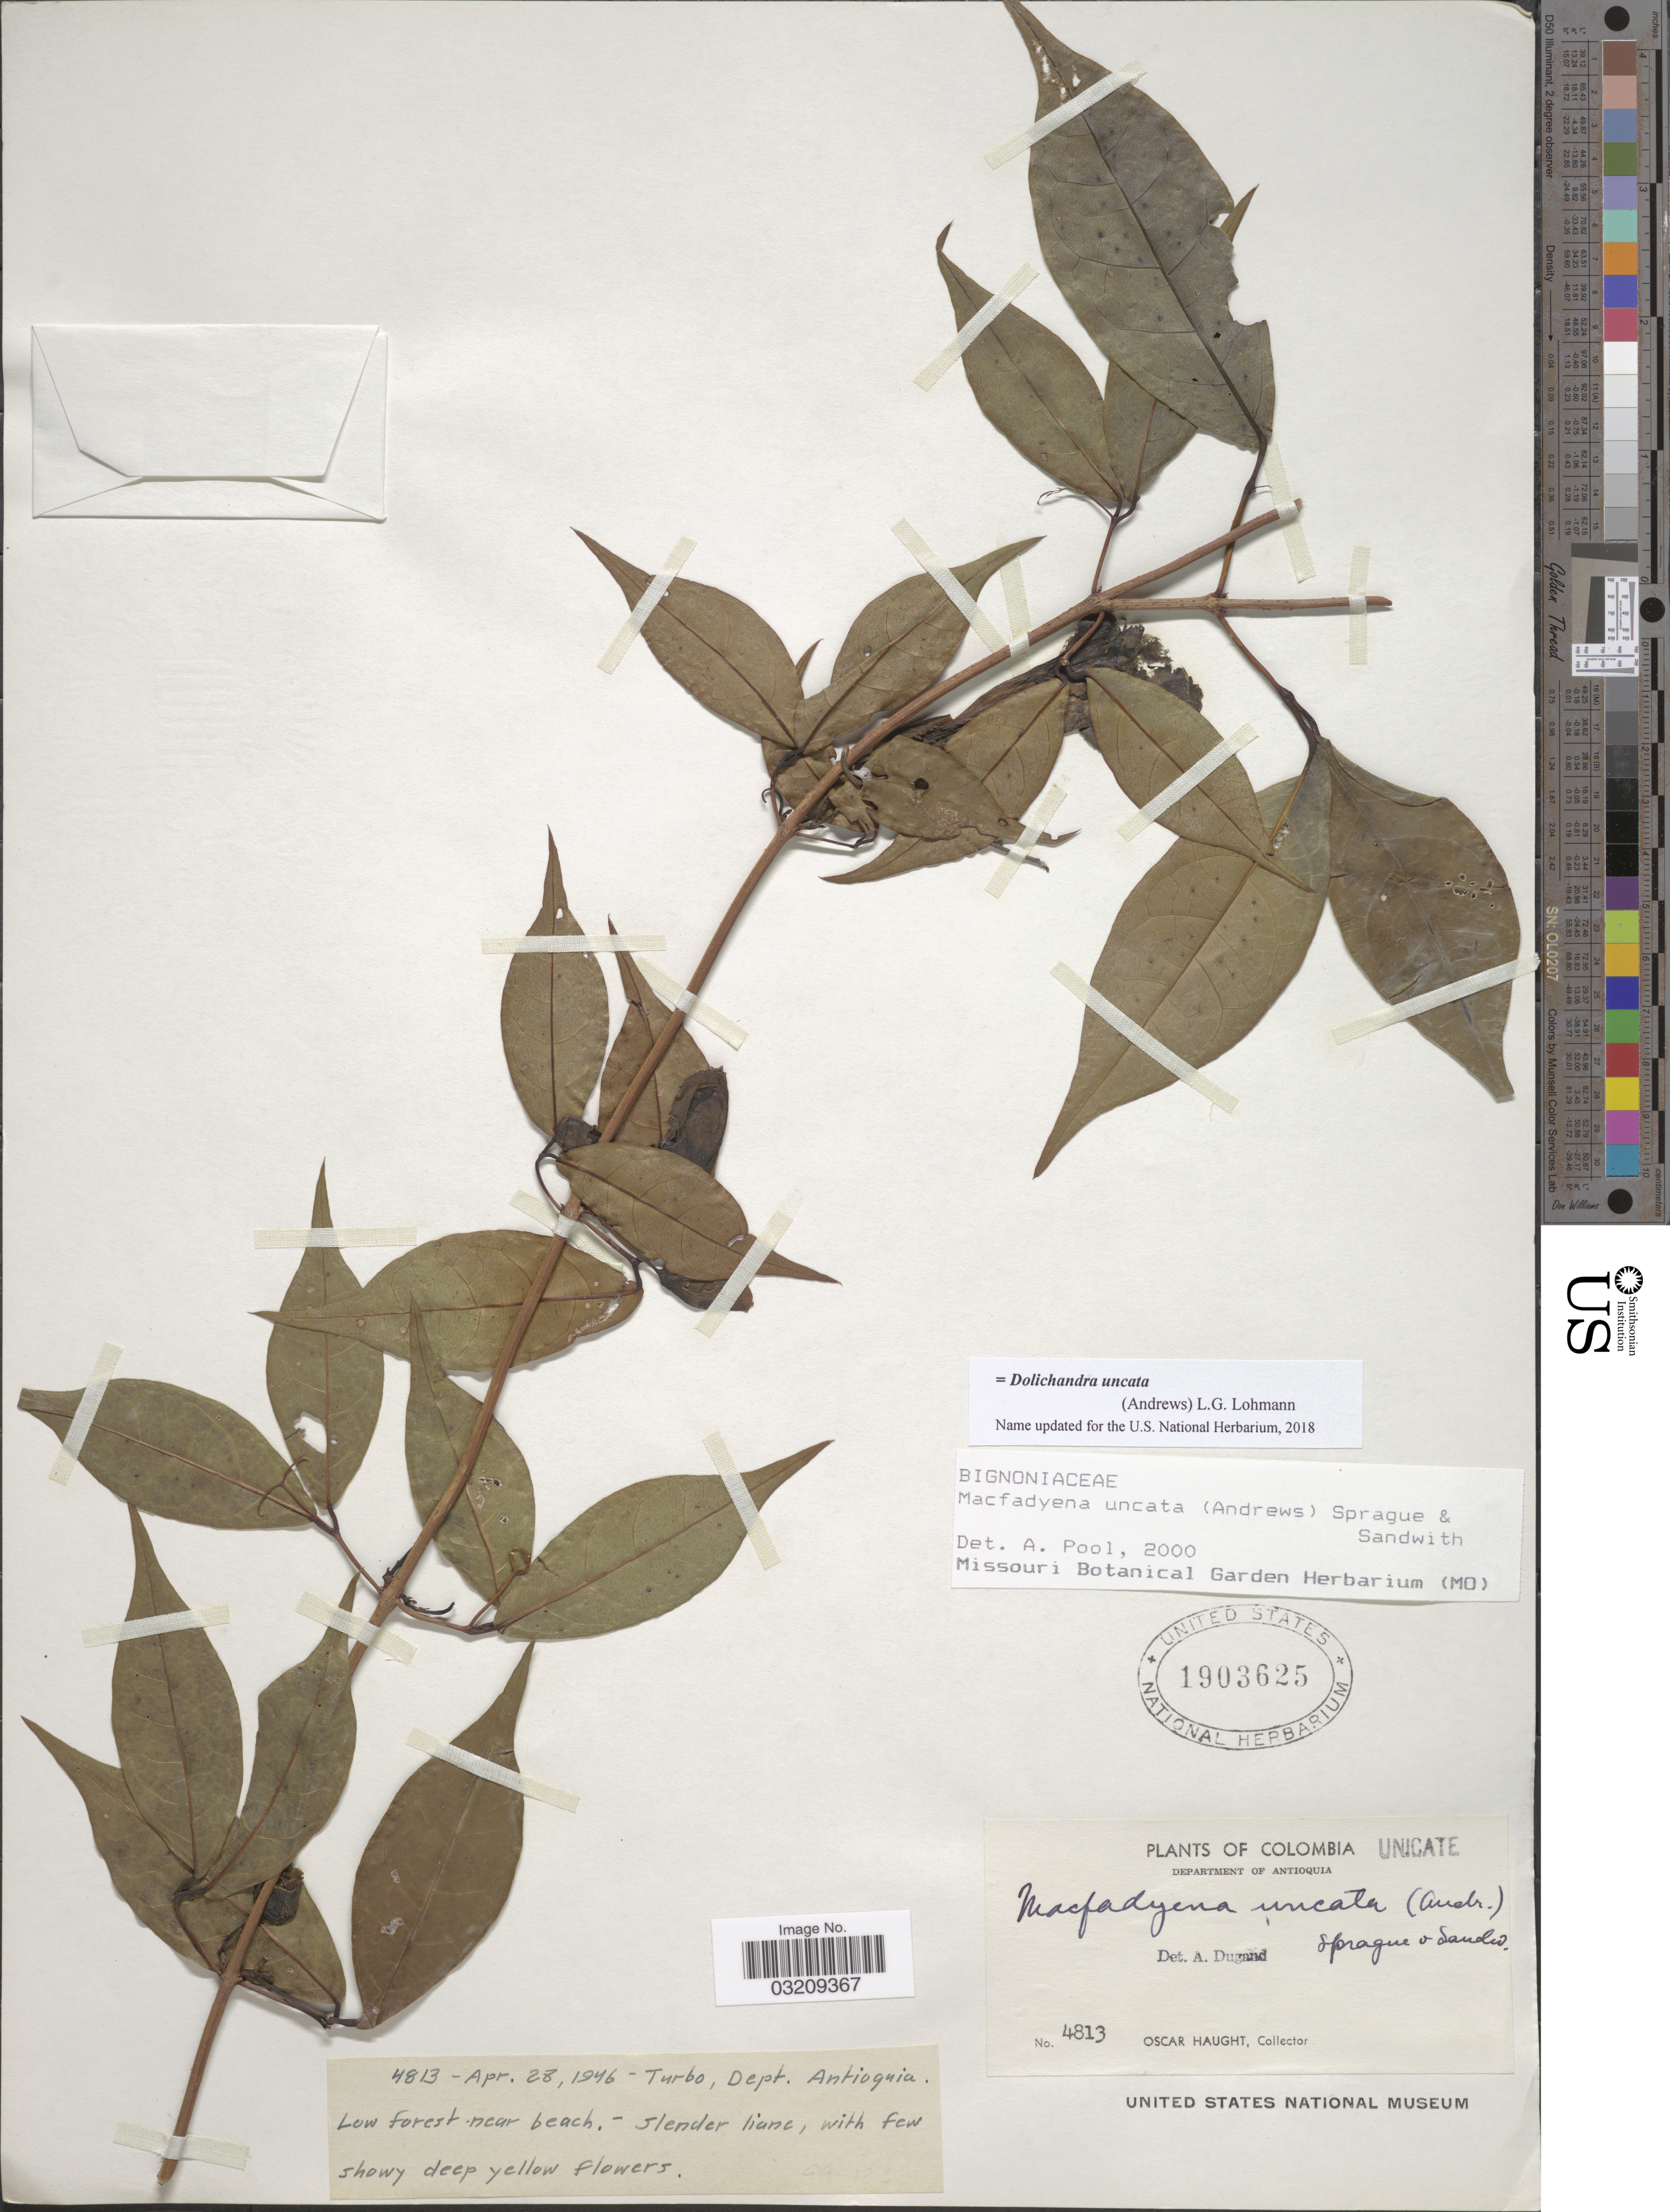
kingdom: Plantae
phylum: Tracheophyta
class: Magnoliopsida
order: Lamiales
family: Bignoniaceae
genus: Dolichandra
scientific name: Dolichandra uncata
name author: (Andrews) L.G. Lohmann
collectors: O. L. Haught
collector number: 4813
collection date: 1946-04-28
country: Colombia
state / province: Antioquia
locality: Turbo, Department of Antioquia.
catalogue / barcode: US 1903625